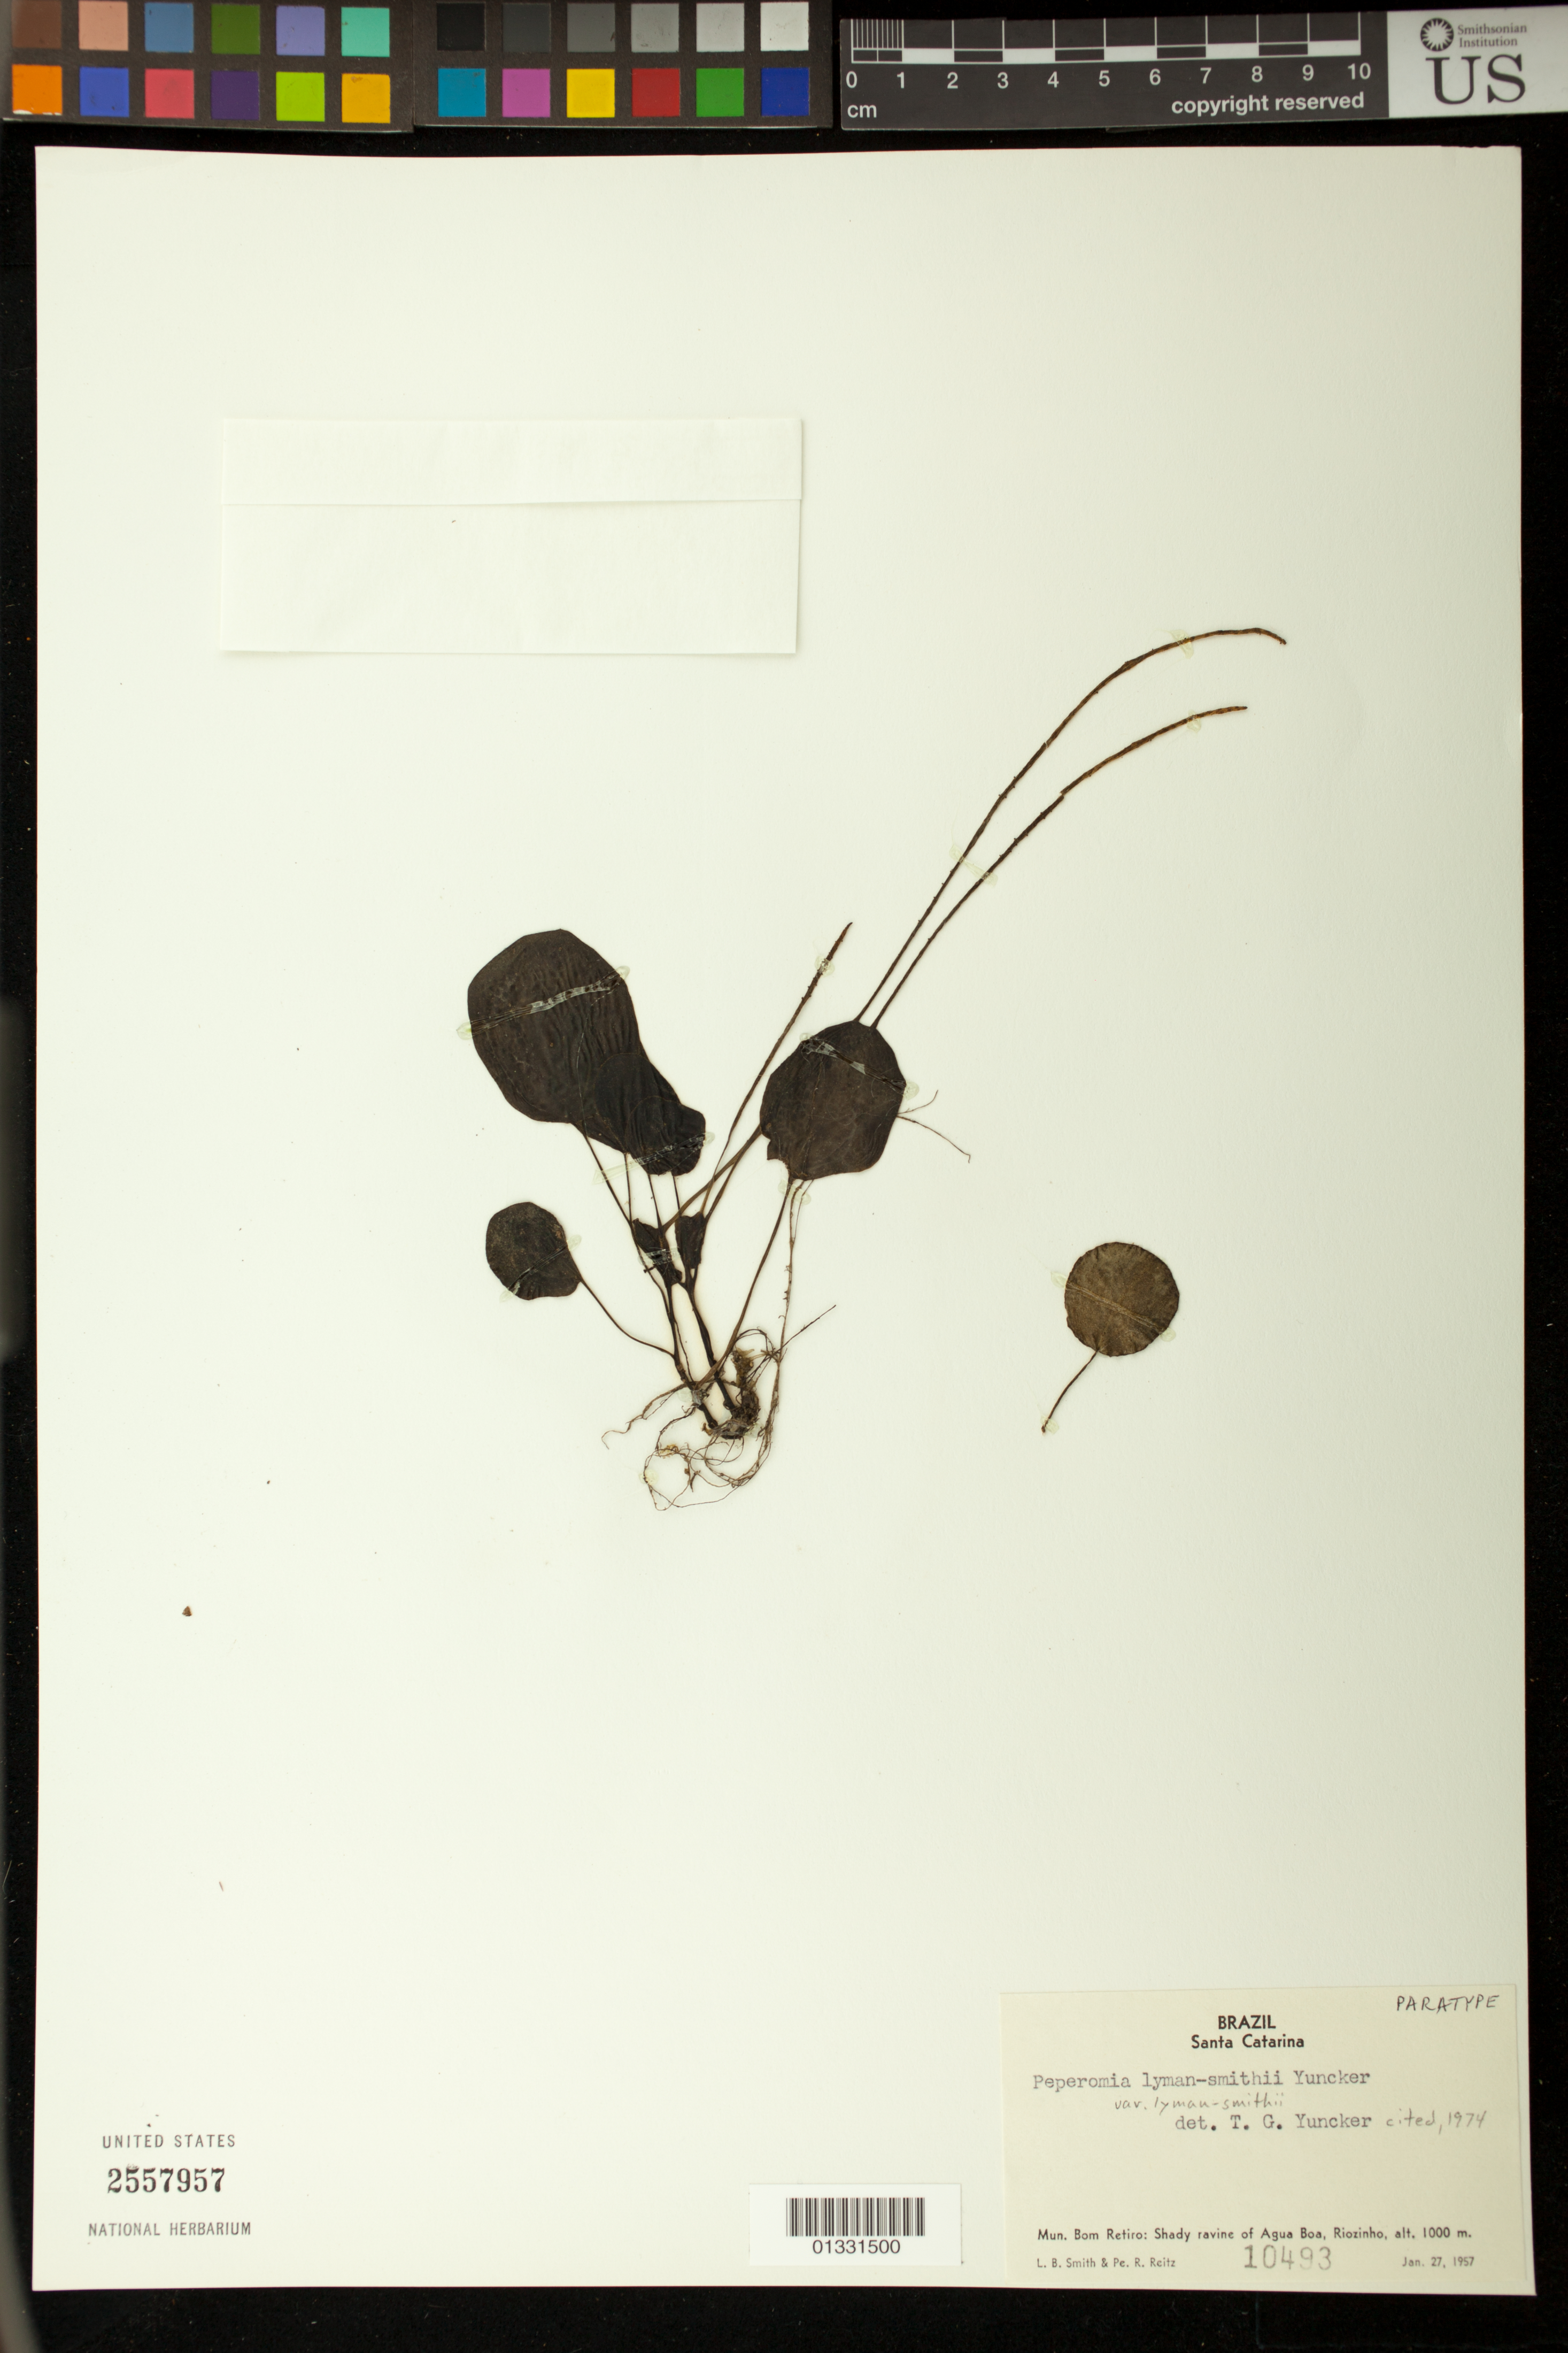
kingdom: Plantae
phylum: Tracheophyta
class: Magnoliopsida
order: Piperales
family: Piperaceae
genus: Peperomia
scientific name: Peperomia lyman-smithii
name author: Yunck.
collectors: L. Smith & R. Reitz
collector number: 10493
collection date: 1957-01-27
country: Brazil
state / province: Santa Catarina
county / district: Bom Retiro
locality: Shady ravine of Agua Boa, Riozinho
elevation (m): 1000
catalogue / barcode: US 2557957